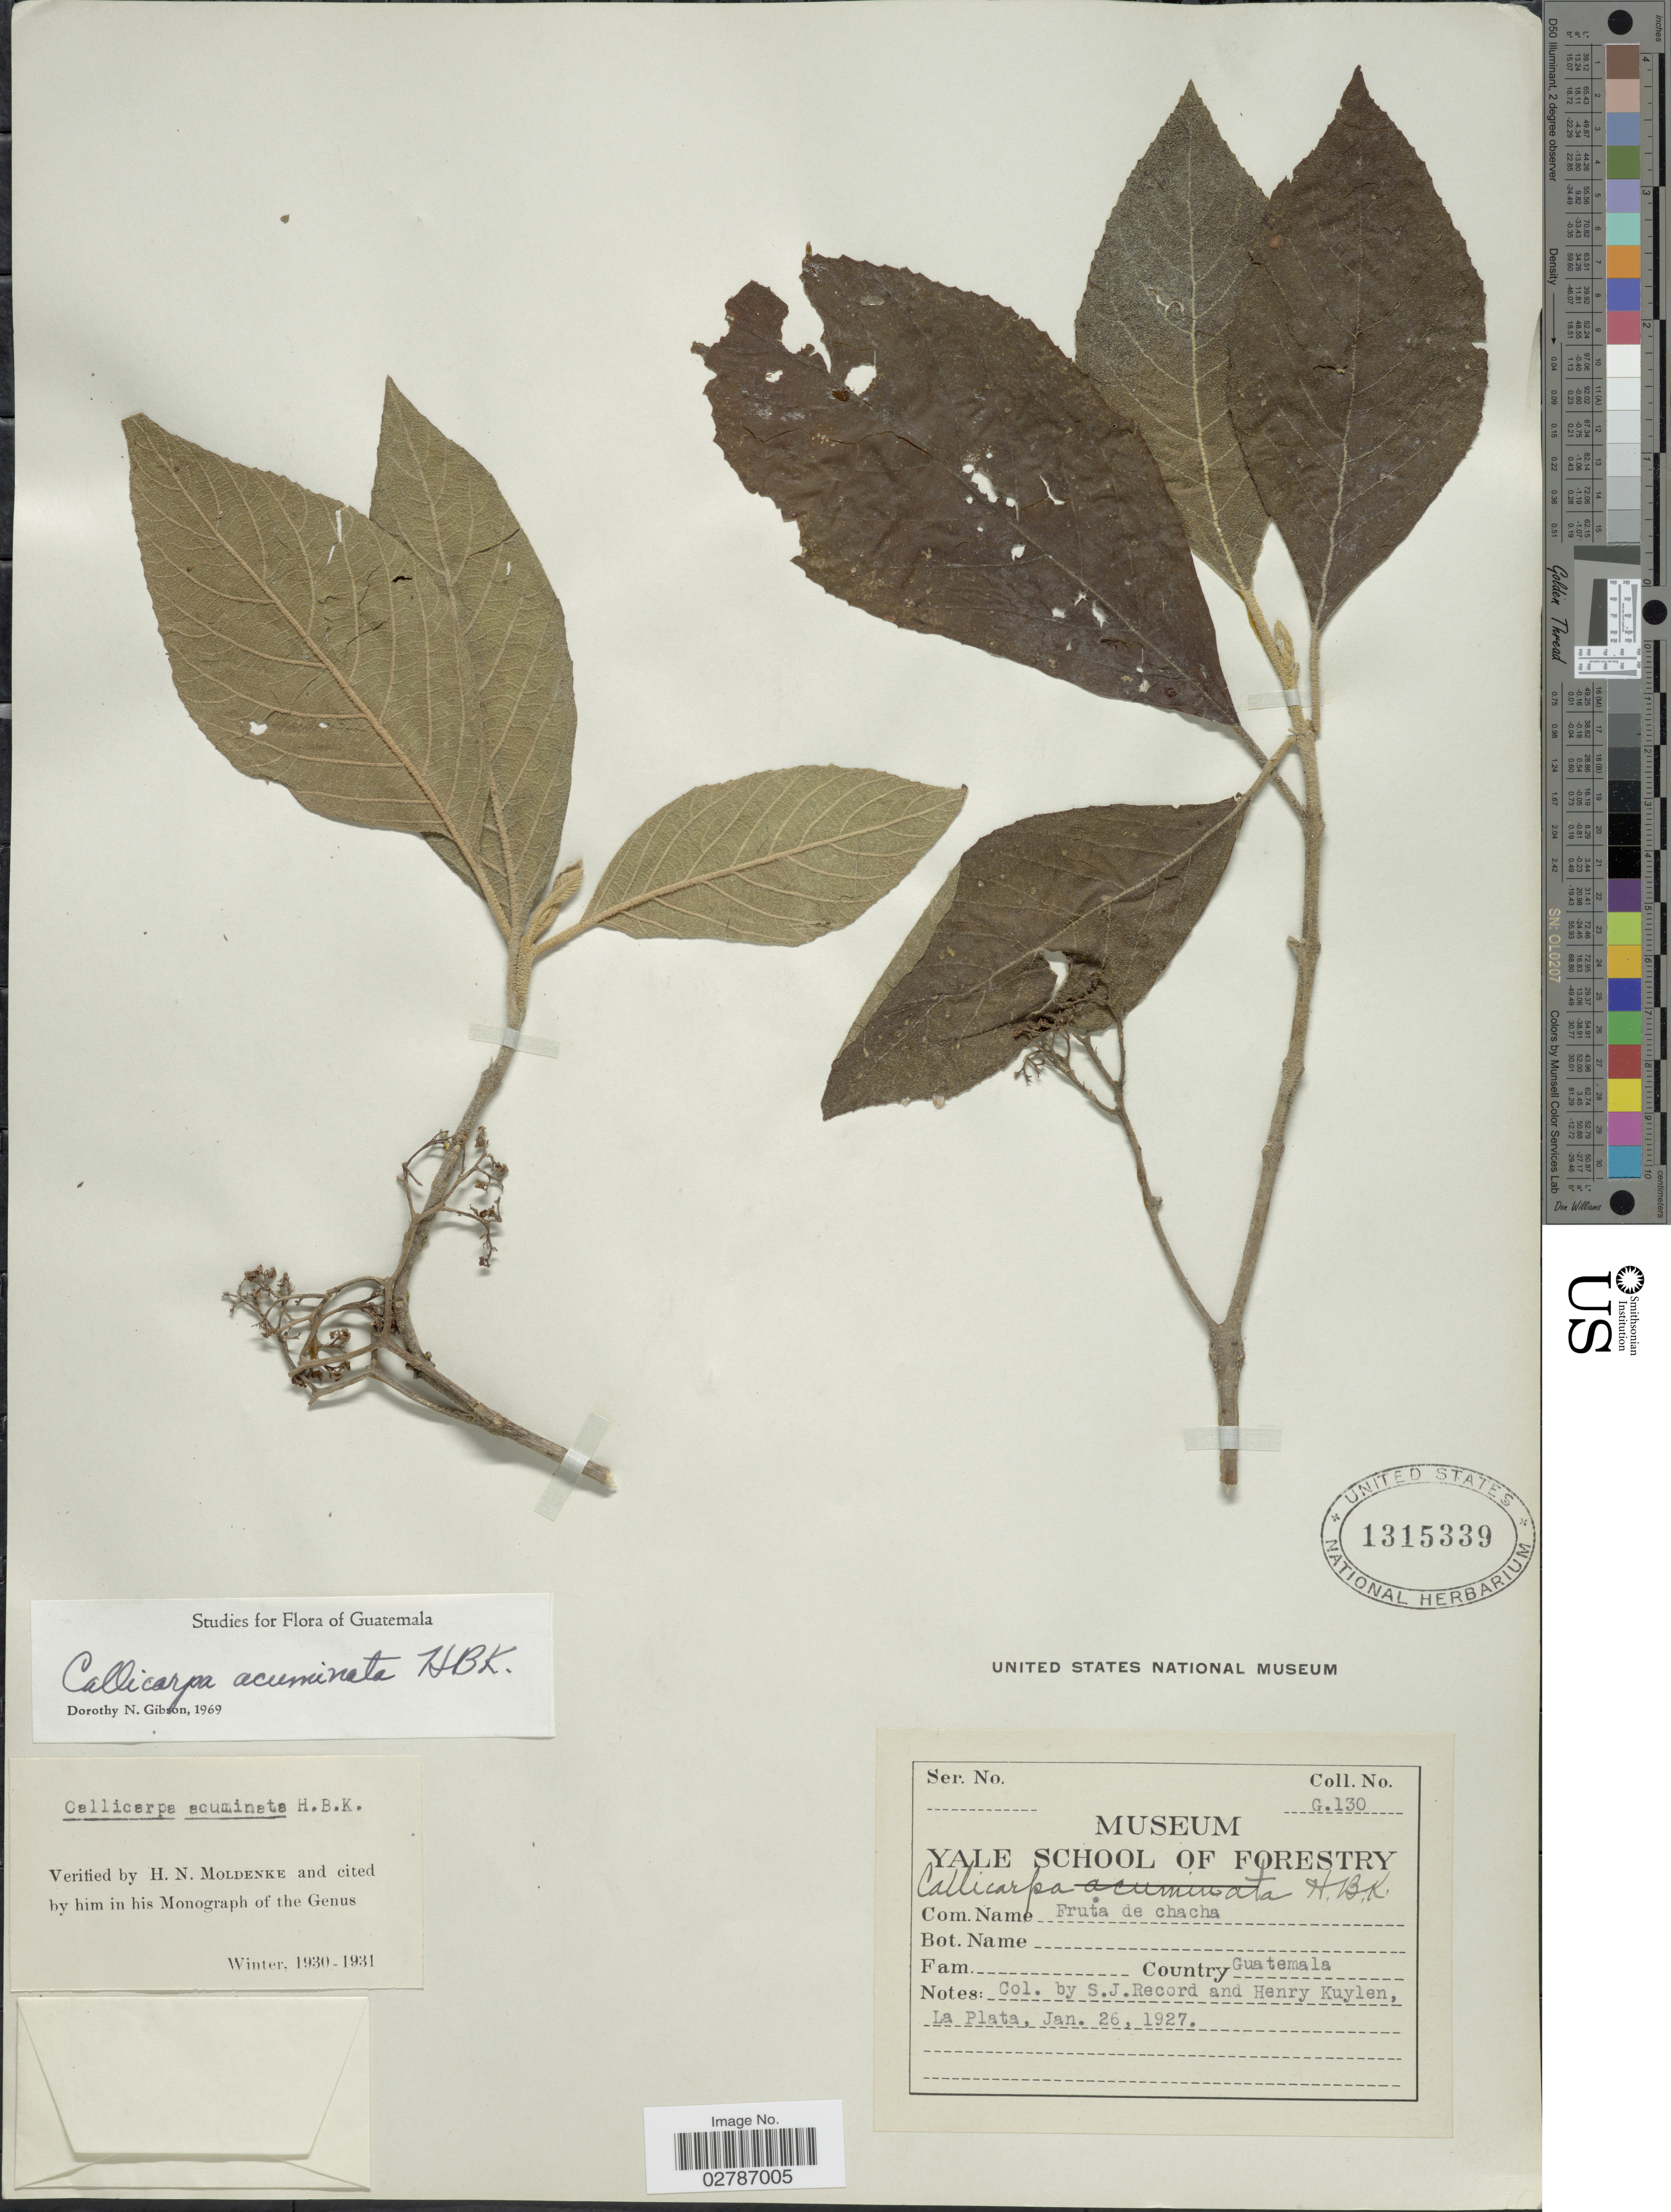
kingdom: Plantae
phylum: Tracheophyta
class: Magnoliopsida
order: Lamiales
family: Lamiaceae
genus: Callicarpa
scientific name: Callicarpa acuminata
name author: Kunth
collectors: S. J. Record & H. Kuylen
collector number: G130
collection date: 1927-01-26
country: Guatemala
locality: La Plata.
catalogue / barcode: US 1315339